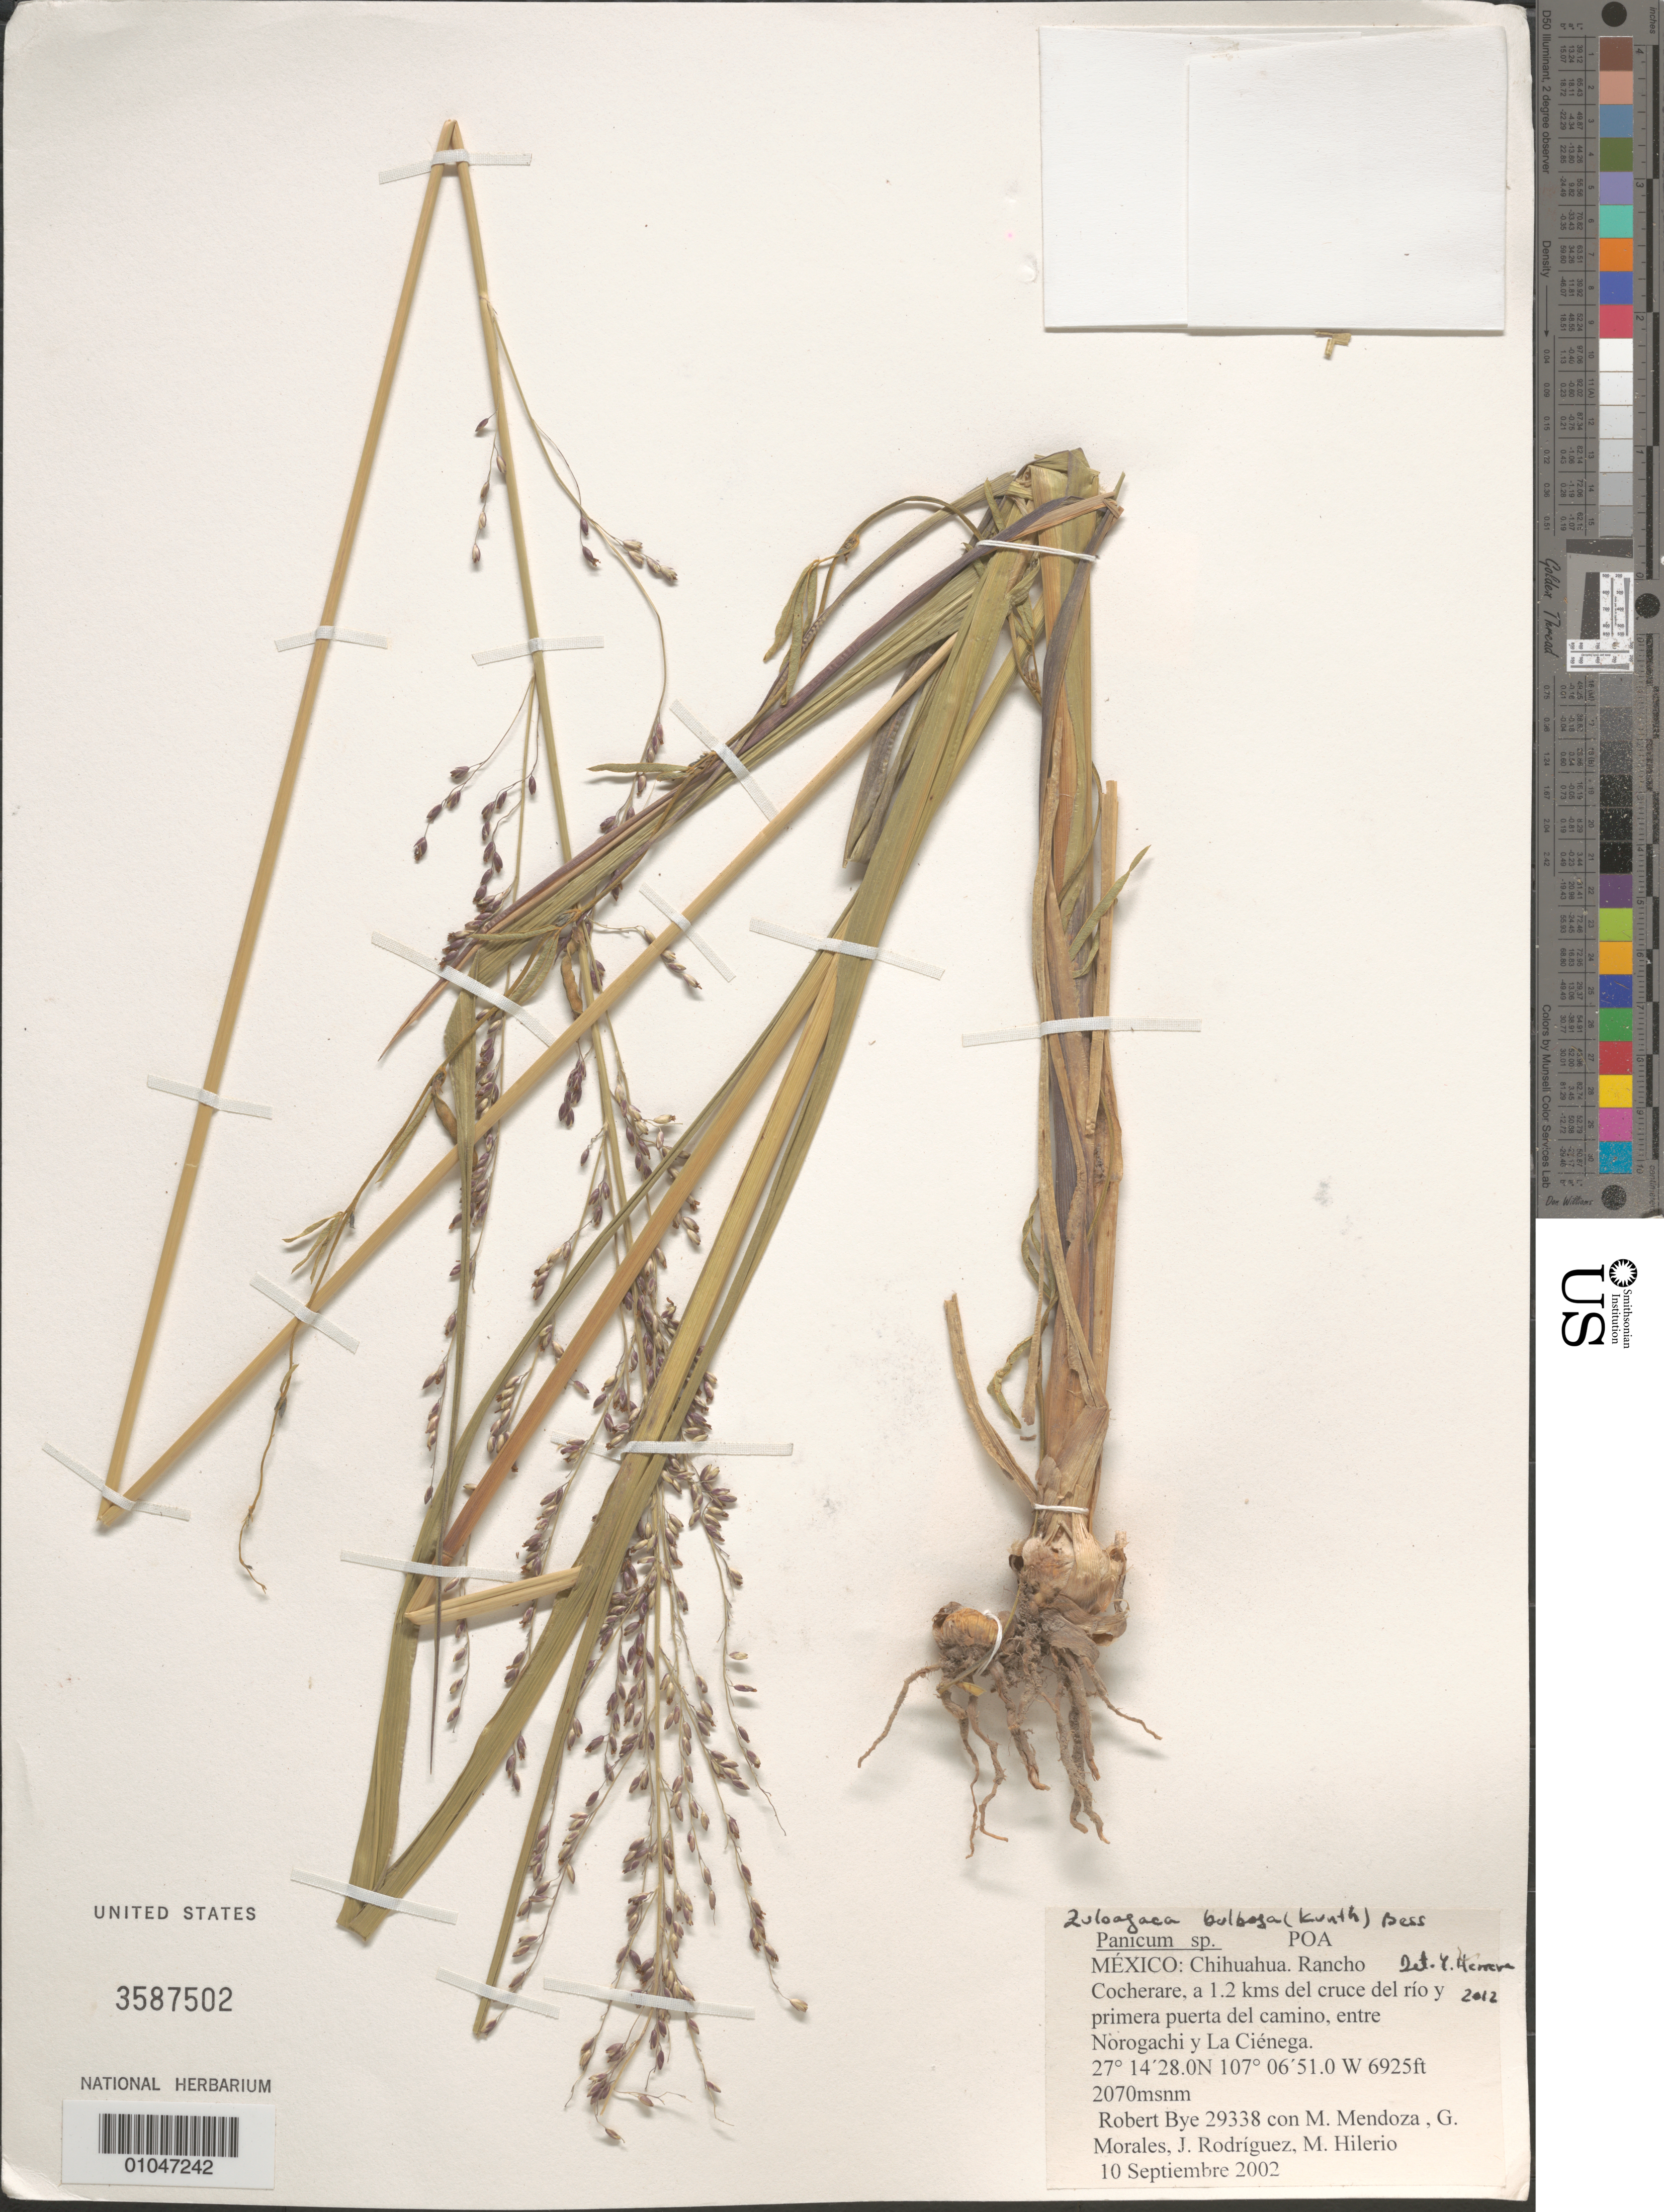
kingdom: Plantae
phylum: Tracheophyta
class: Liliopsida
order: Poales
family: Poaceae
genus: Zuloagaea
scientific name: Zuloagaea bulbosa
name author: (Kunth) E. Bess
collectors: R. A. Bye, M. Mendoza Garcia, G. Morales, J. Rodríguez & M. Hilerio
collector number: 29338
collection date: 2002-09-10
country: Mexico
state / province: Chihuahua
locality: Rancho Cocherare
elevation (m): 2111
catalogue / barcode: US 3587502